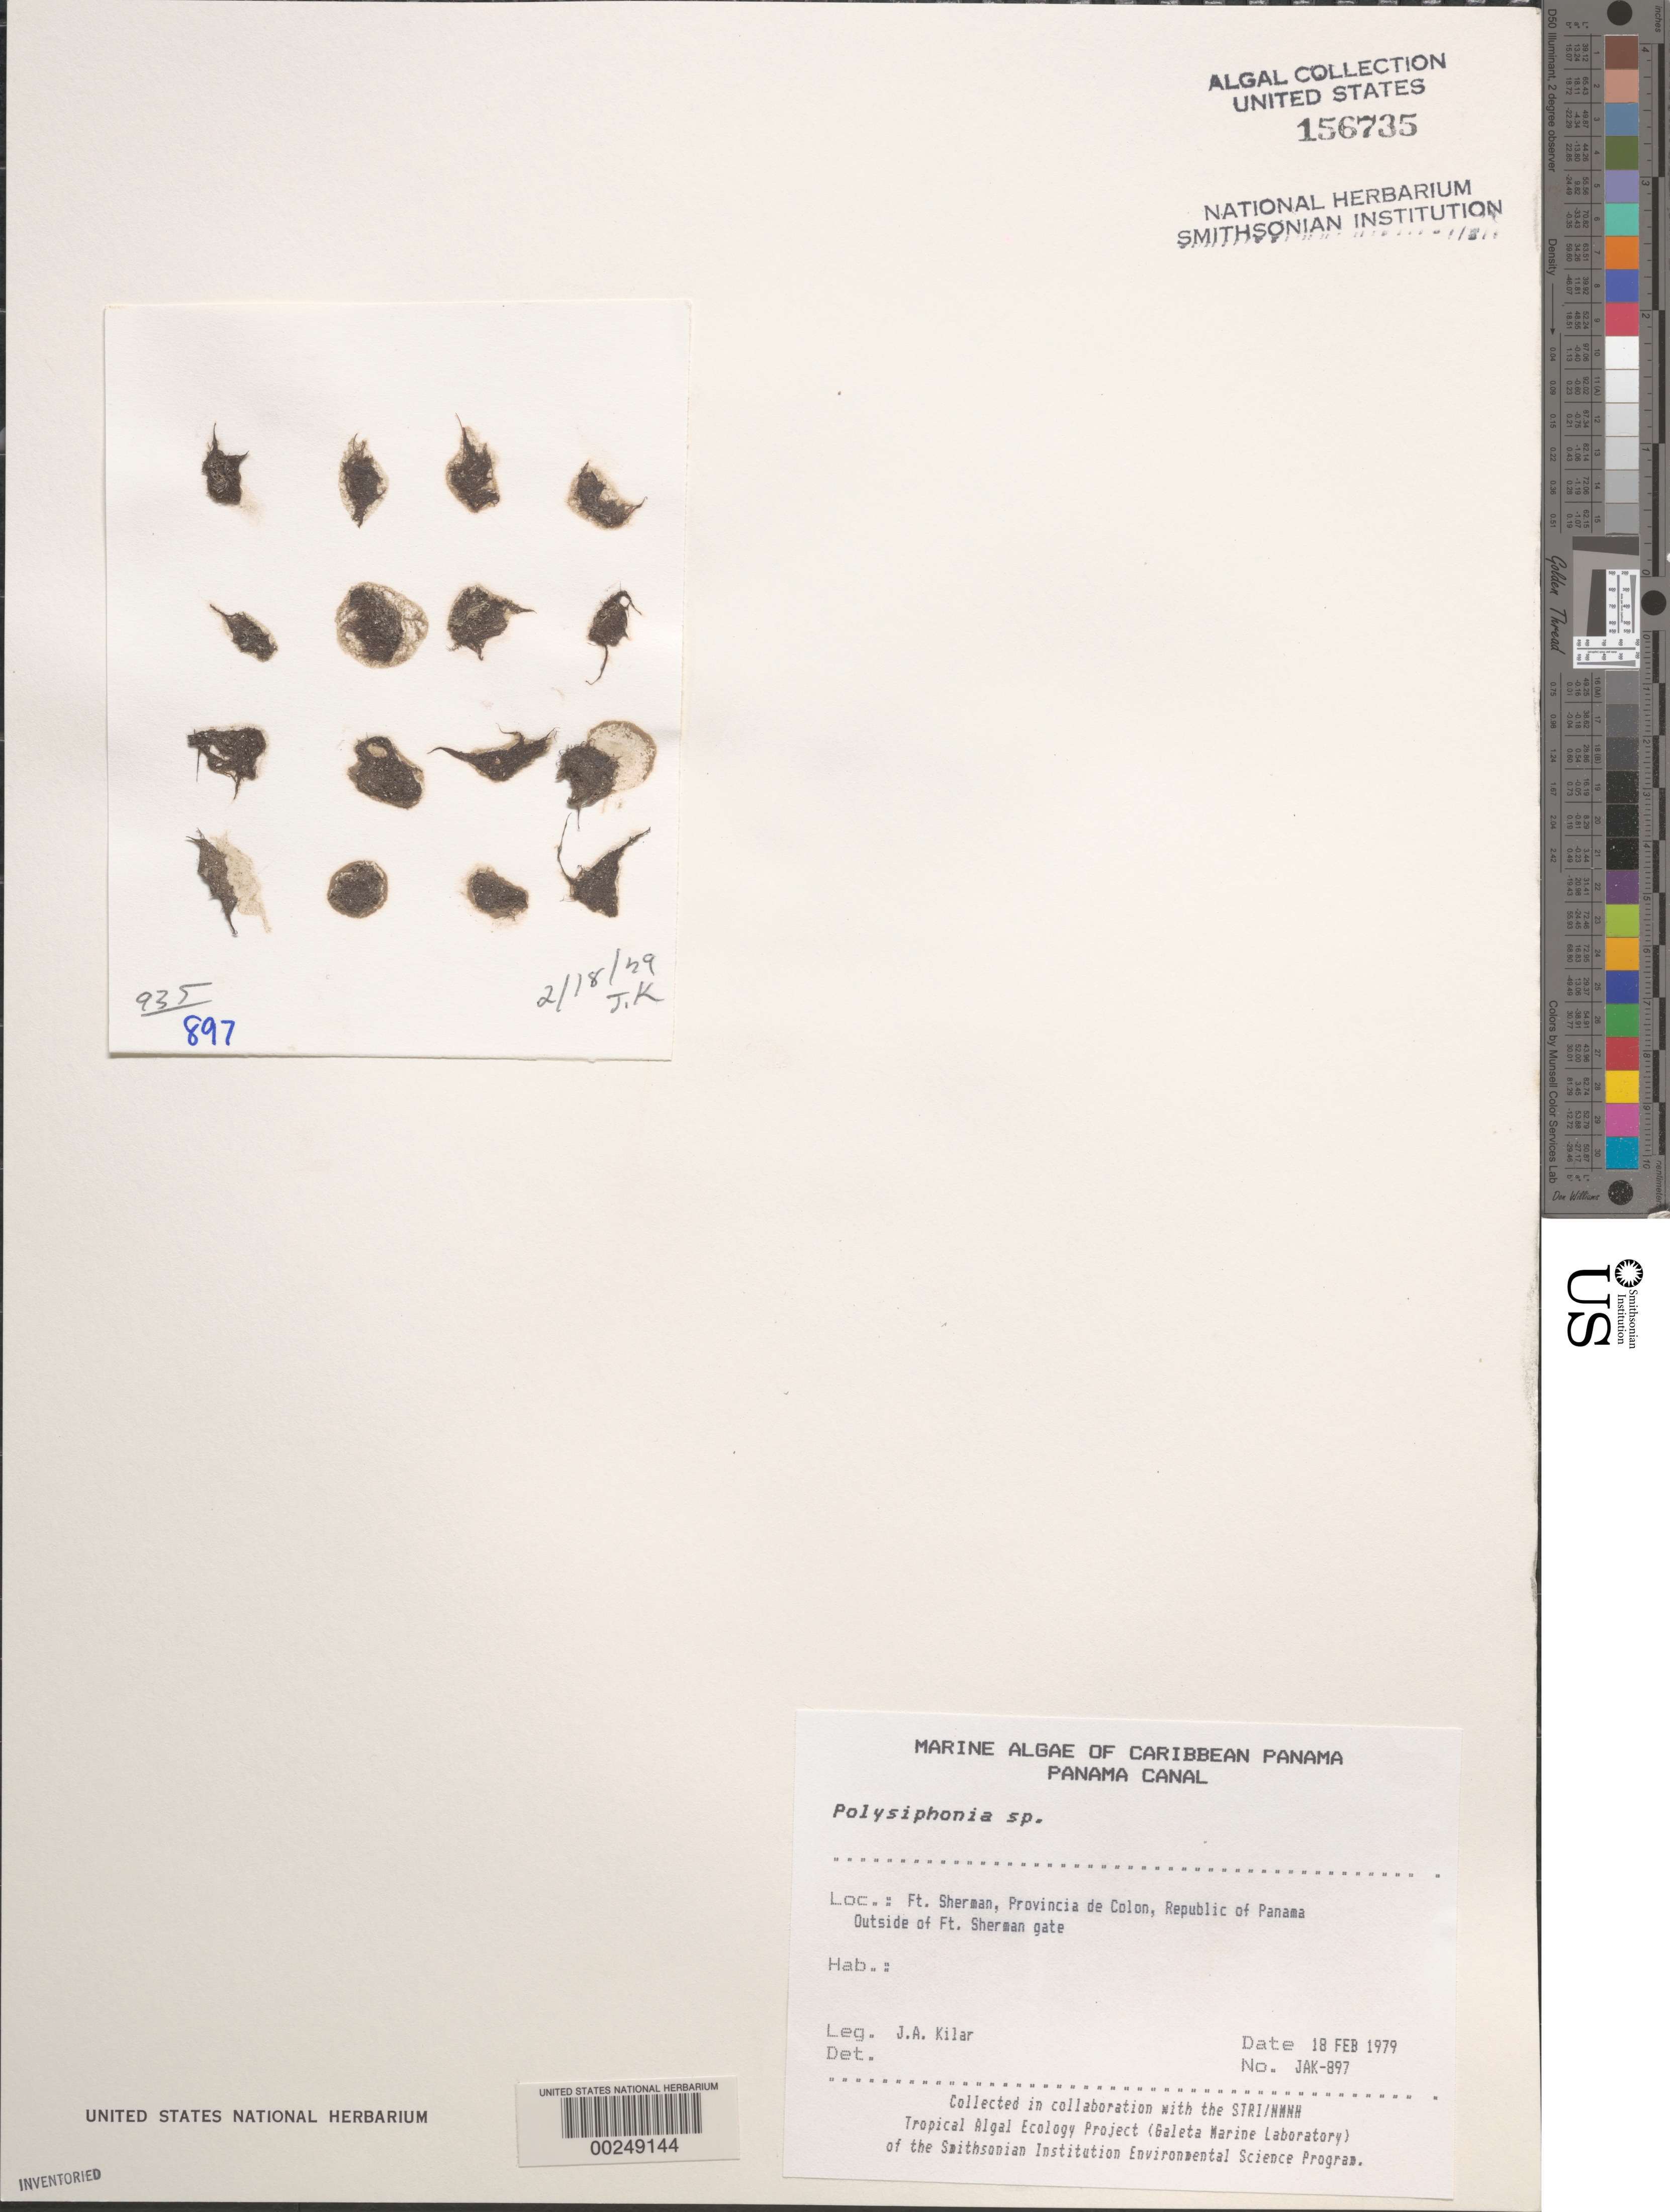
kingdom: Plantae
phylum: Rhodophyta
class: Florideophyceae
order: Ceramiales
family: Rhodomelaceae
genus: Polysiphonia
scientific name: Polysiphonia sp.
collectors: J. A. Kilar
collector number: JAK-897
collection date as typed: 18 Feb 1979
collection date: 1979-02-18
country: Panama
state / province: Colón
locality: Fort Sherman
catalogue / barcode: US 156735